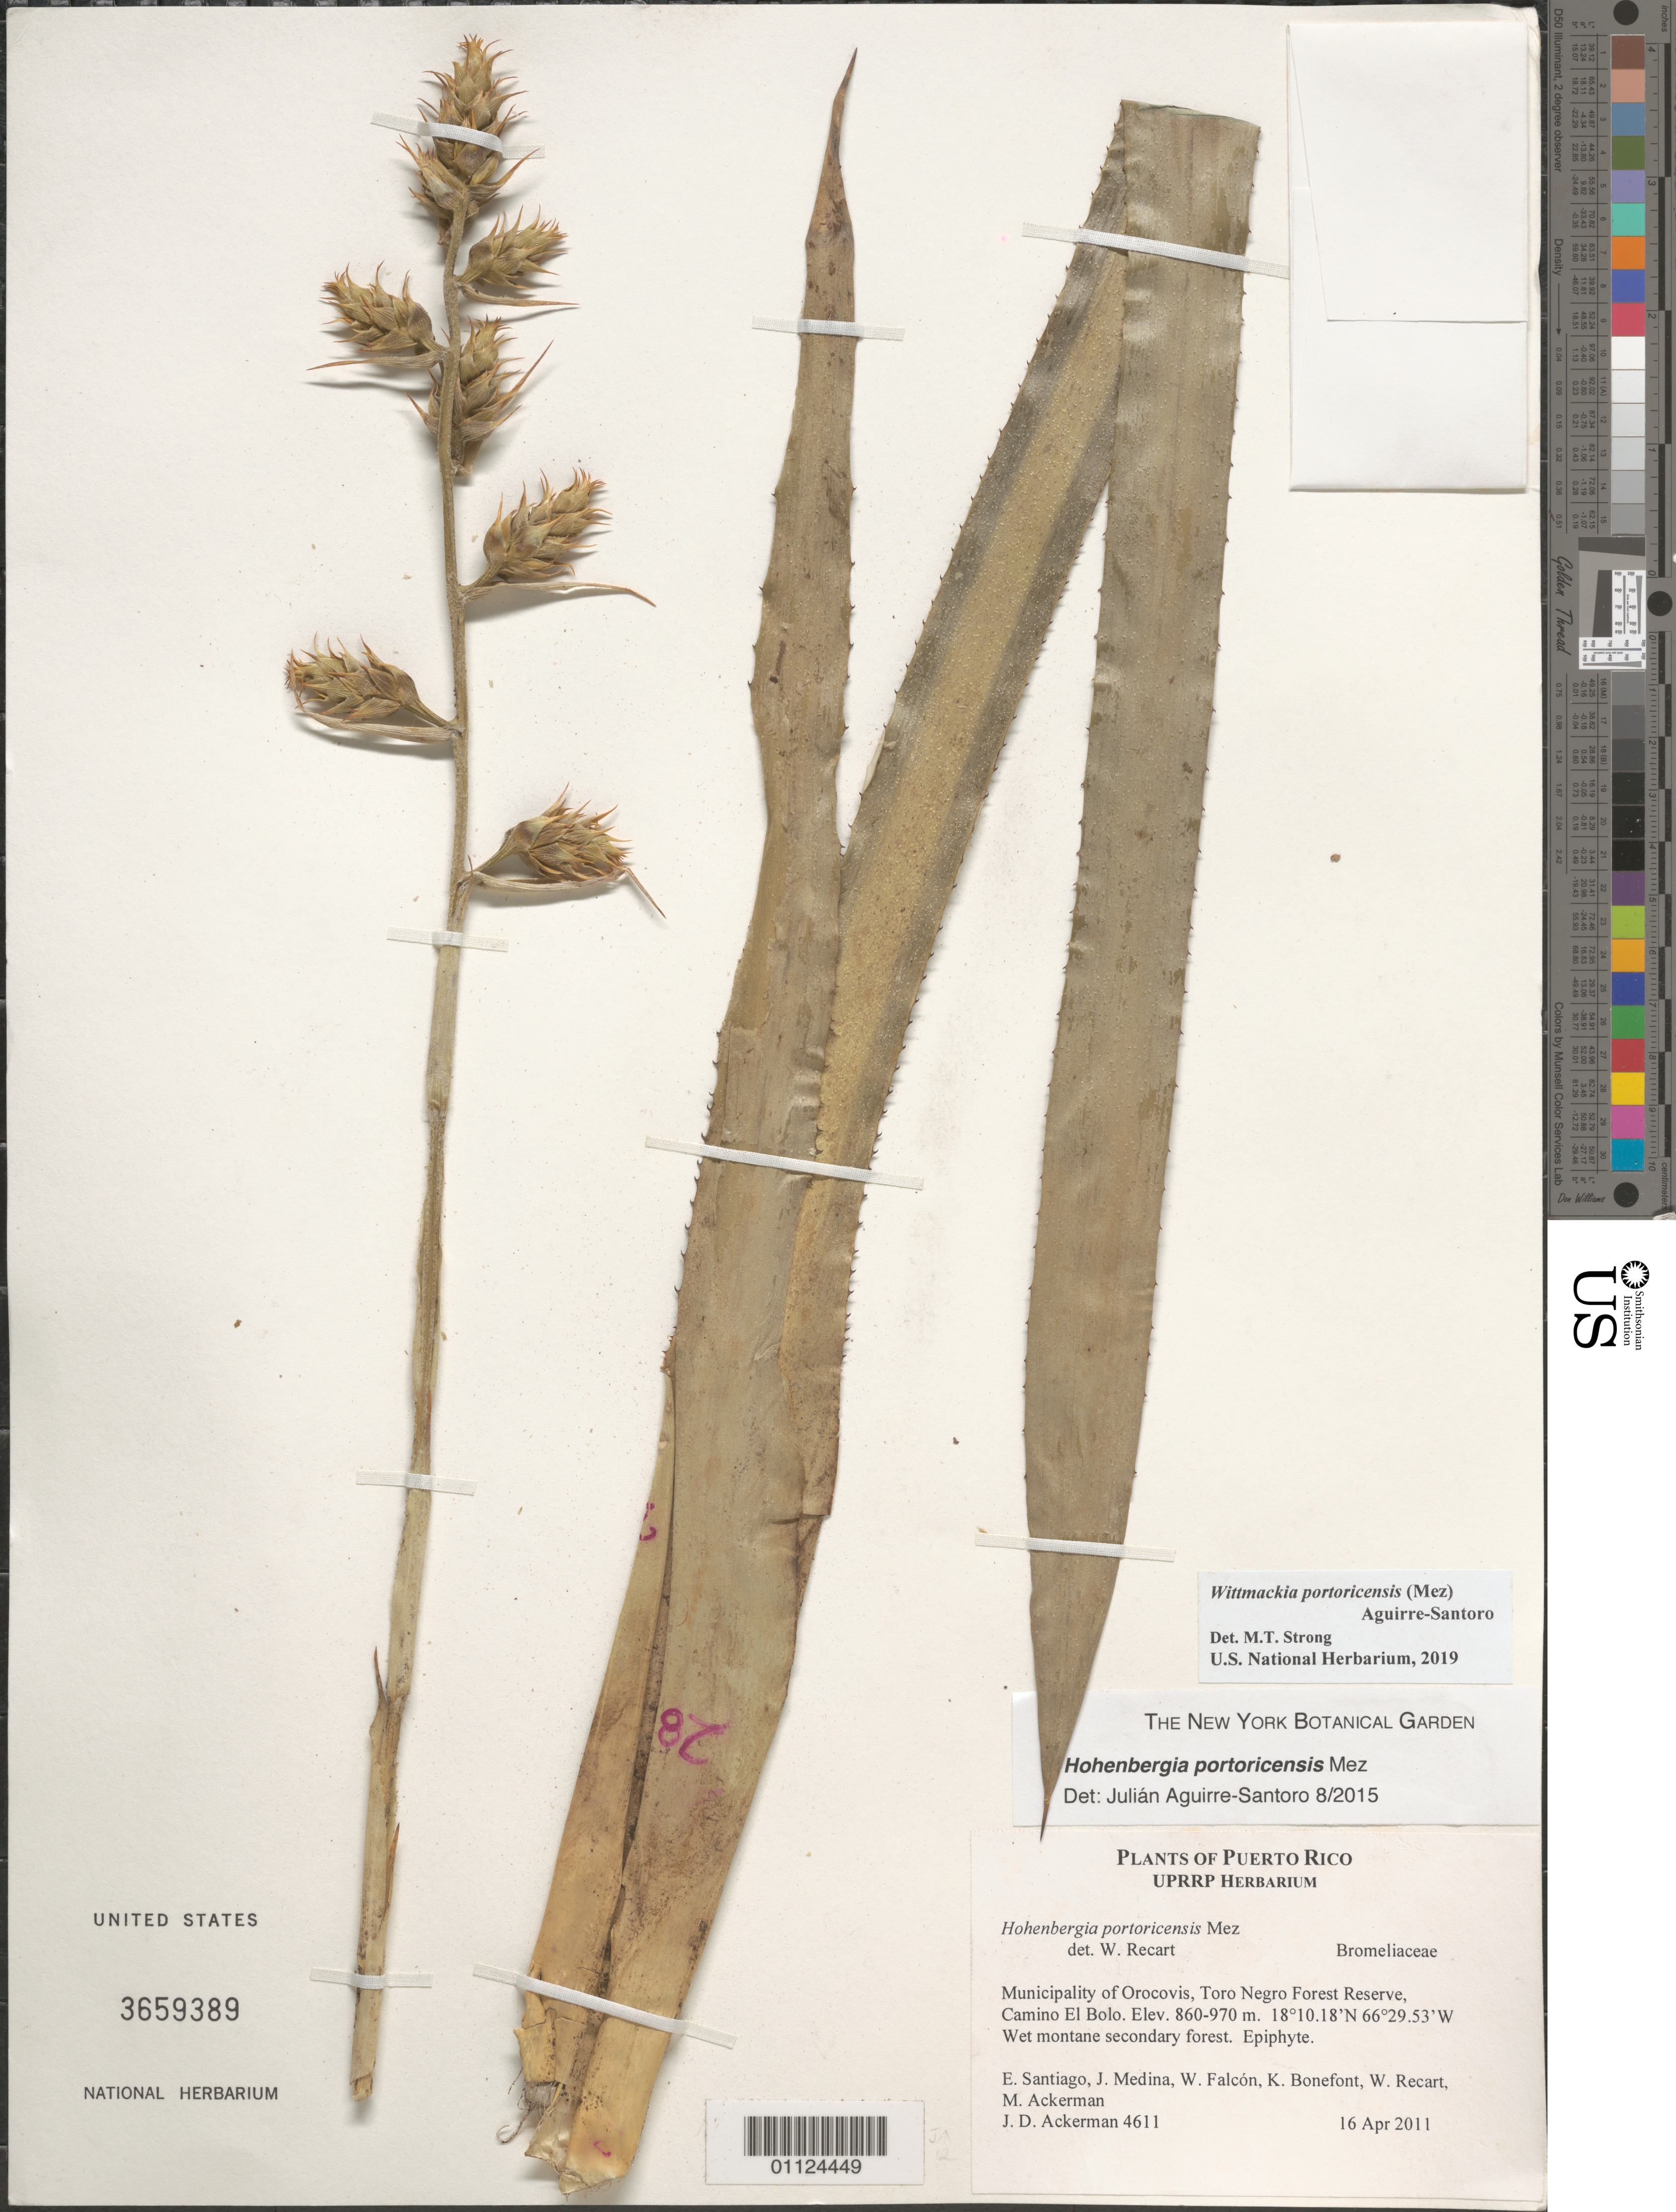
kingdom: Plantae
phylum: Tracheophyta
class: Liliopsida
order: Poales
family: Bromeliaceae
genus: Wittmackia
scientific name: Wittmackia portoricensis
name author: (Mez) Aguirre-Santoro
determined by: Strong, Mark T., (BOT), Smithsonian Institution - National Museum of Natural History (UNITED STATES)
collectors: J. D. Ackerman, E. Santiago, J. Medina, W. Falcón, K. Bonefont, W. Recart & M. Ackerman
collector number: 4611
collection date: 2011-04-16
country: Puerto Rico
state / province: Orocovis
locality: Toro Negro Forest Reserve, Camino El Bolo.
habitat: Wet montane secondary forest.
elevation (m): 860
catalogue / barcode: US 3659389